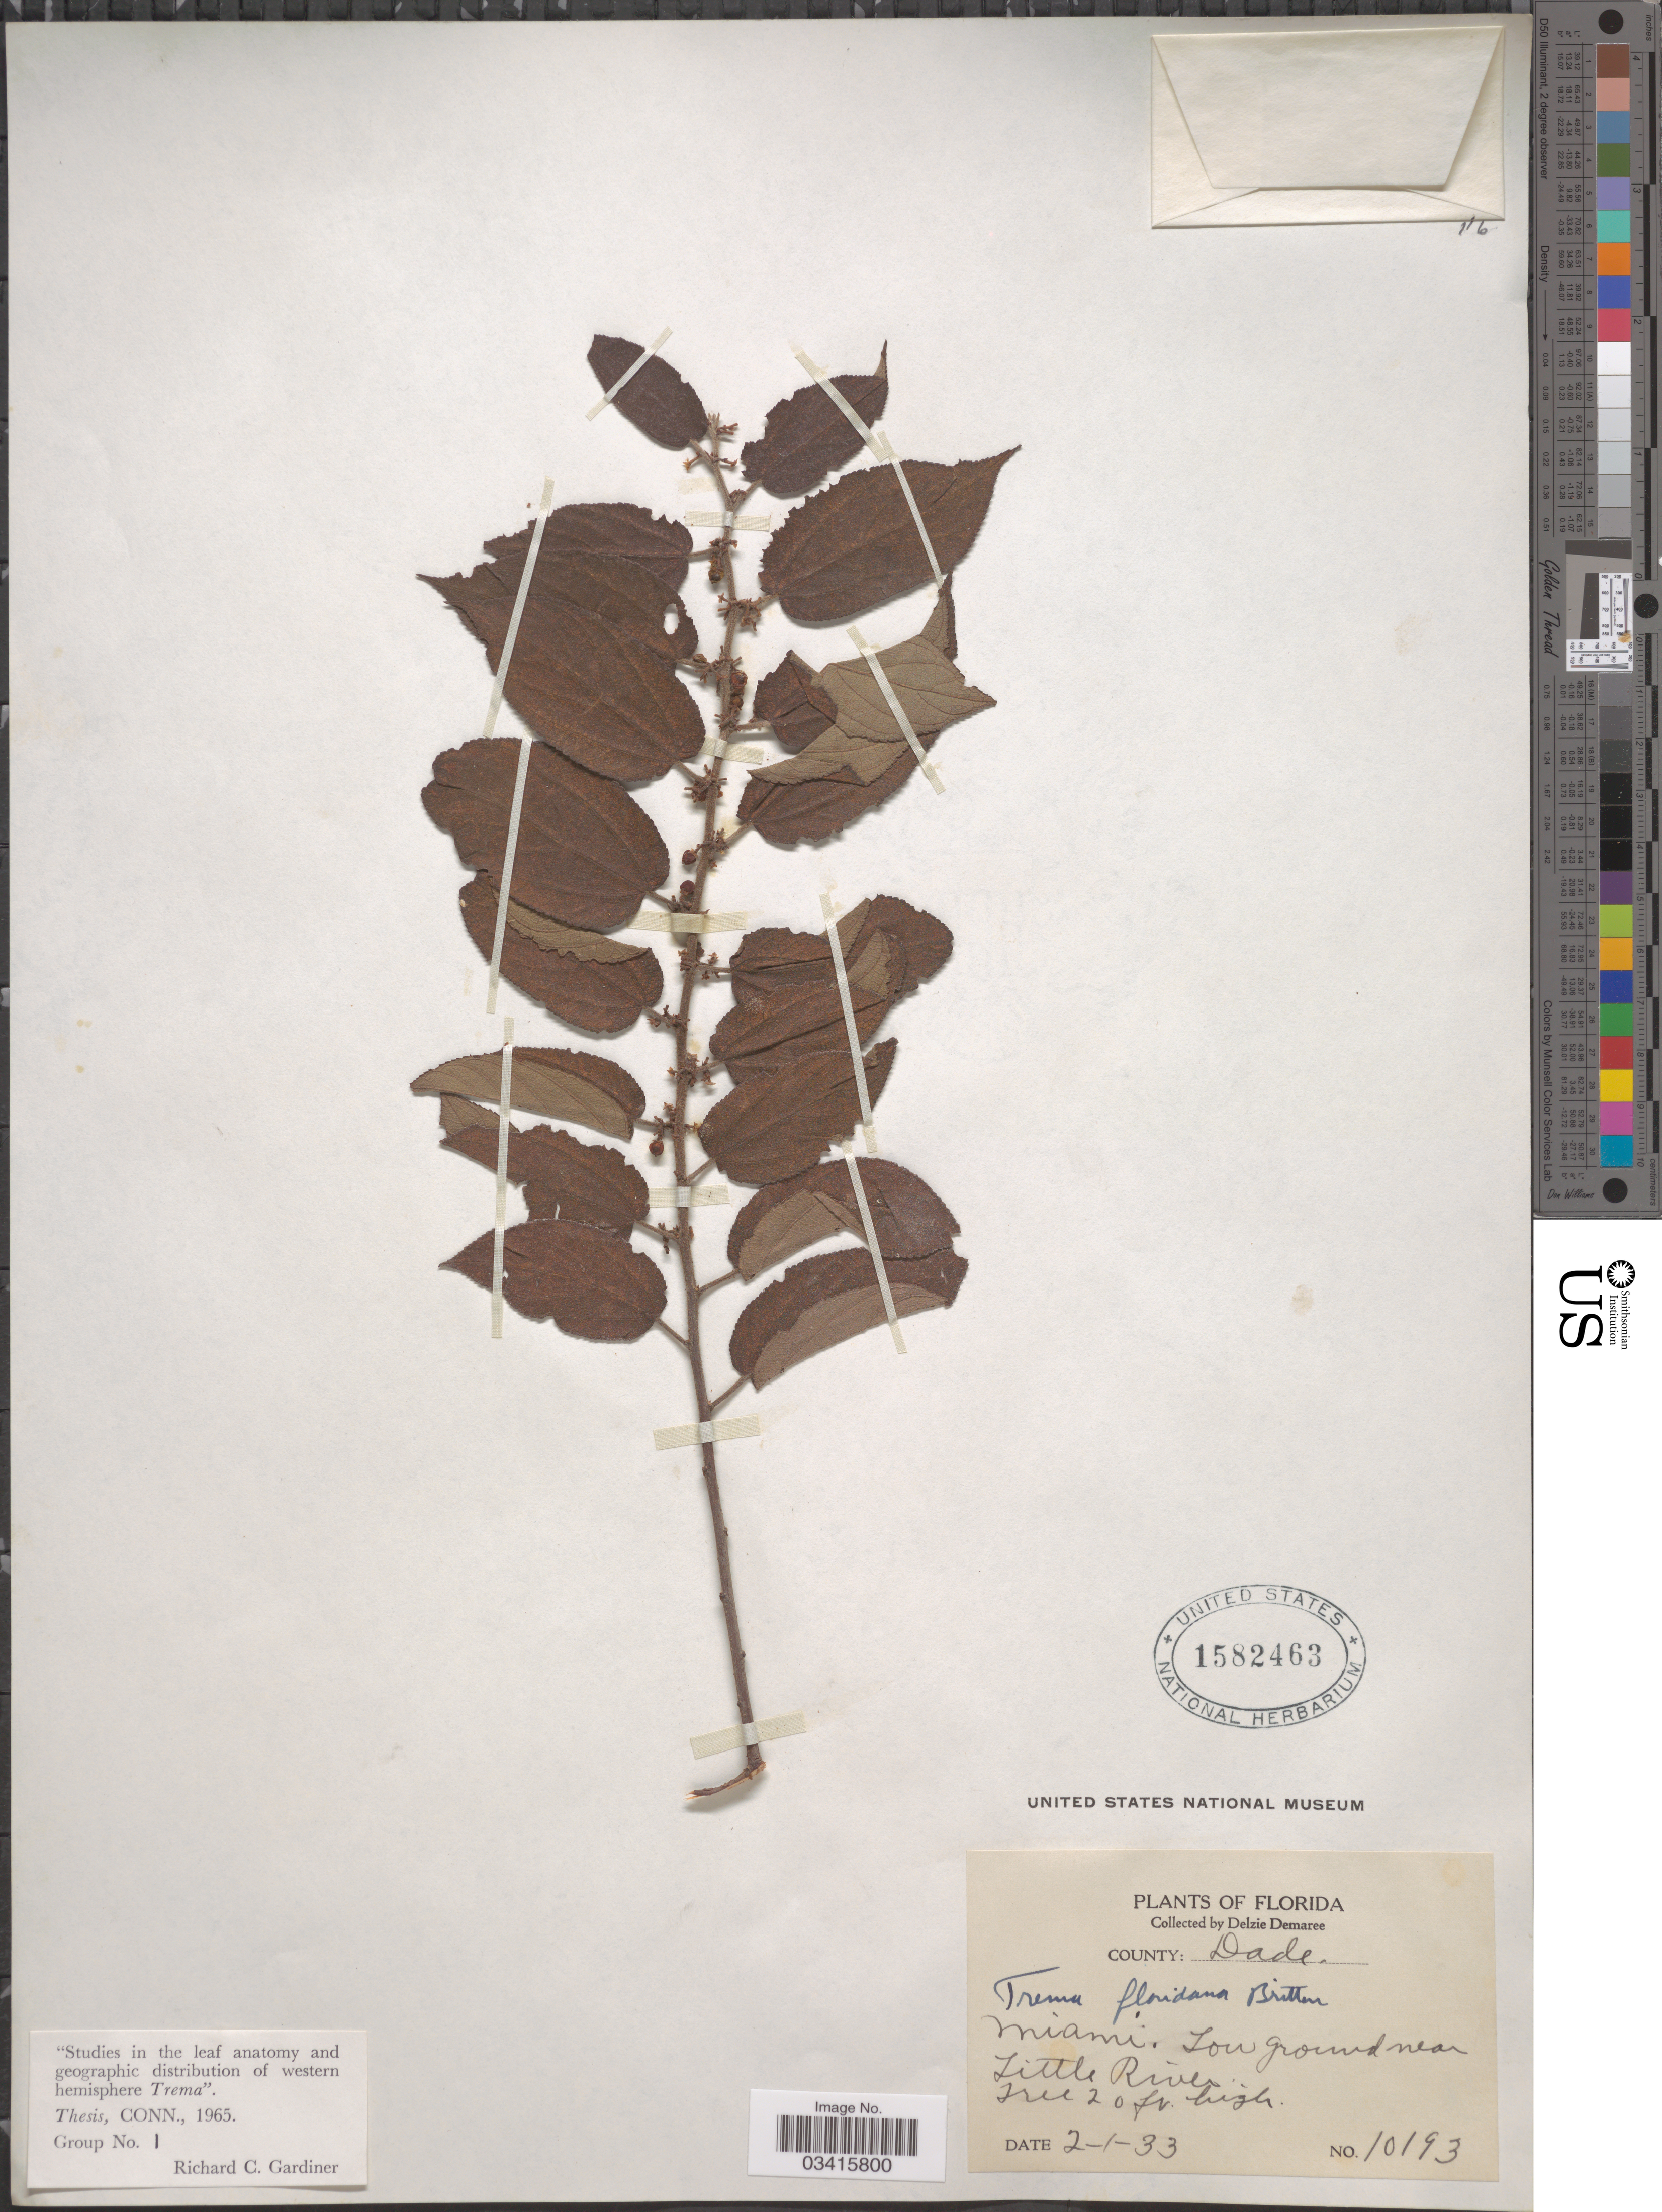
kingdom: Plantae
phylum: Tracheophyta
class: Magnoliopsida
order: Rosales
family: Cannabaceae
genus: Trema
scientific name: Trema floridanum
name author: Britton ex Small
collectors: D. Demaree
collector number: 10193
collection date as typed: Transcribed d/m/y: 1/2/33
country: United States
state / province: Florida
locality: County: Dade. Miami. Low ground near Little River.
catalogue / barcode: US 1582463